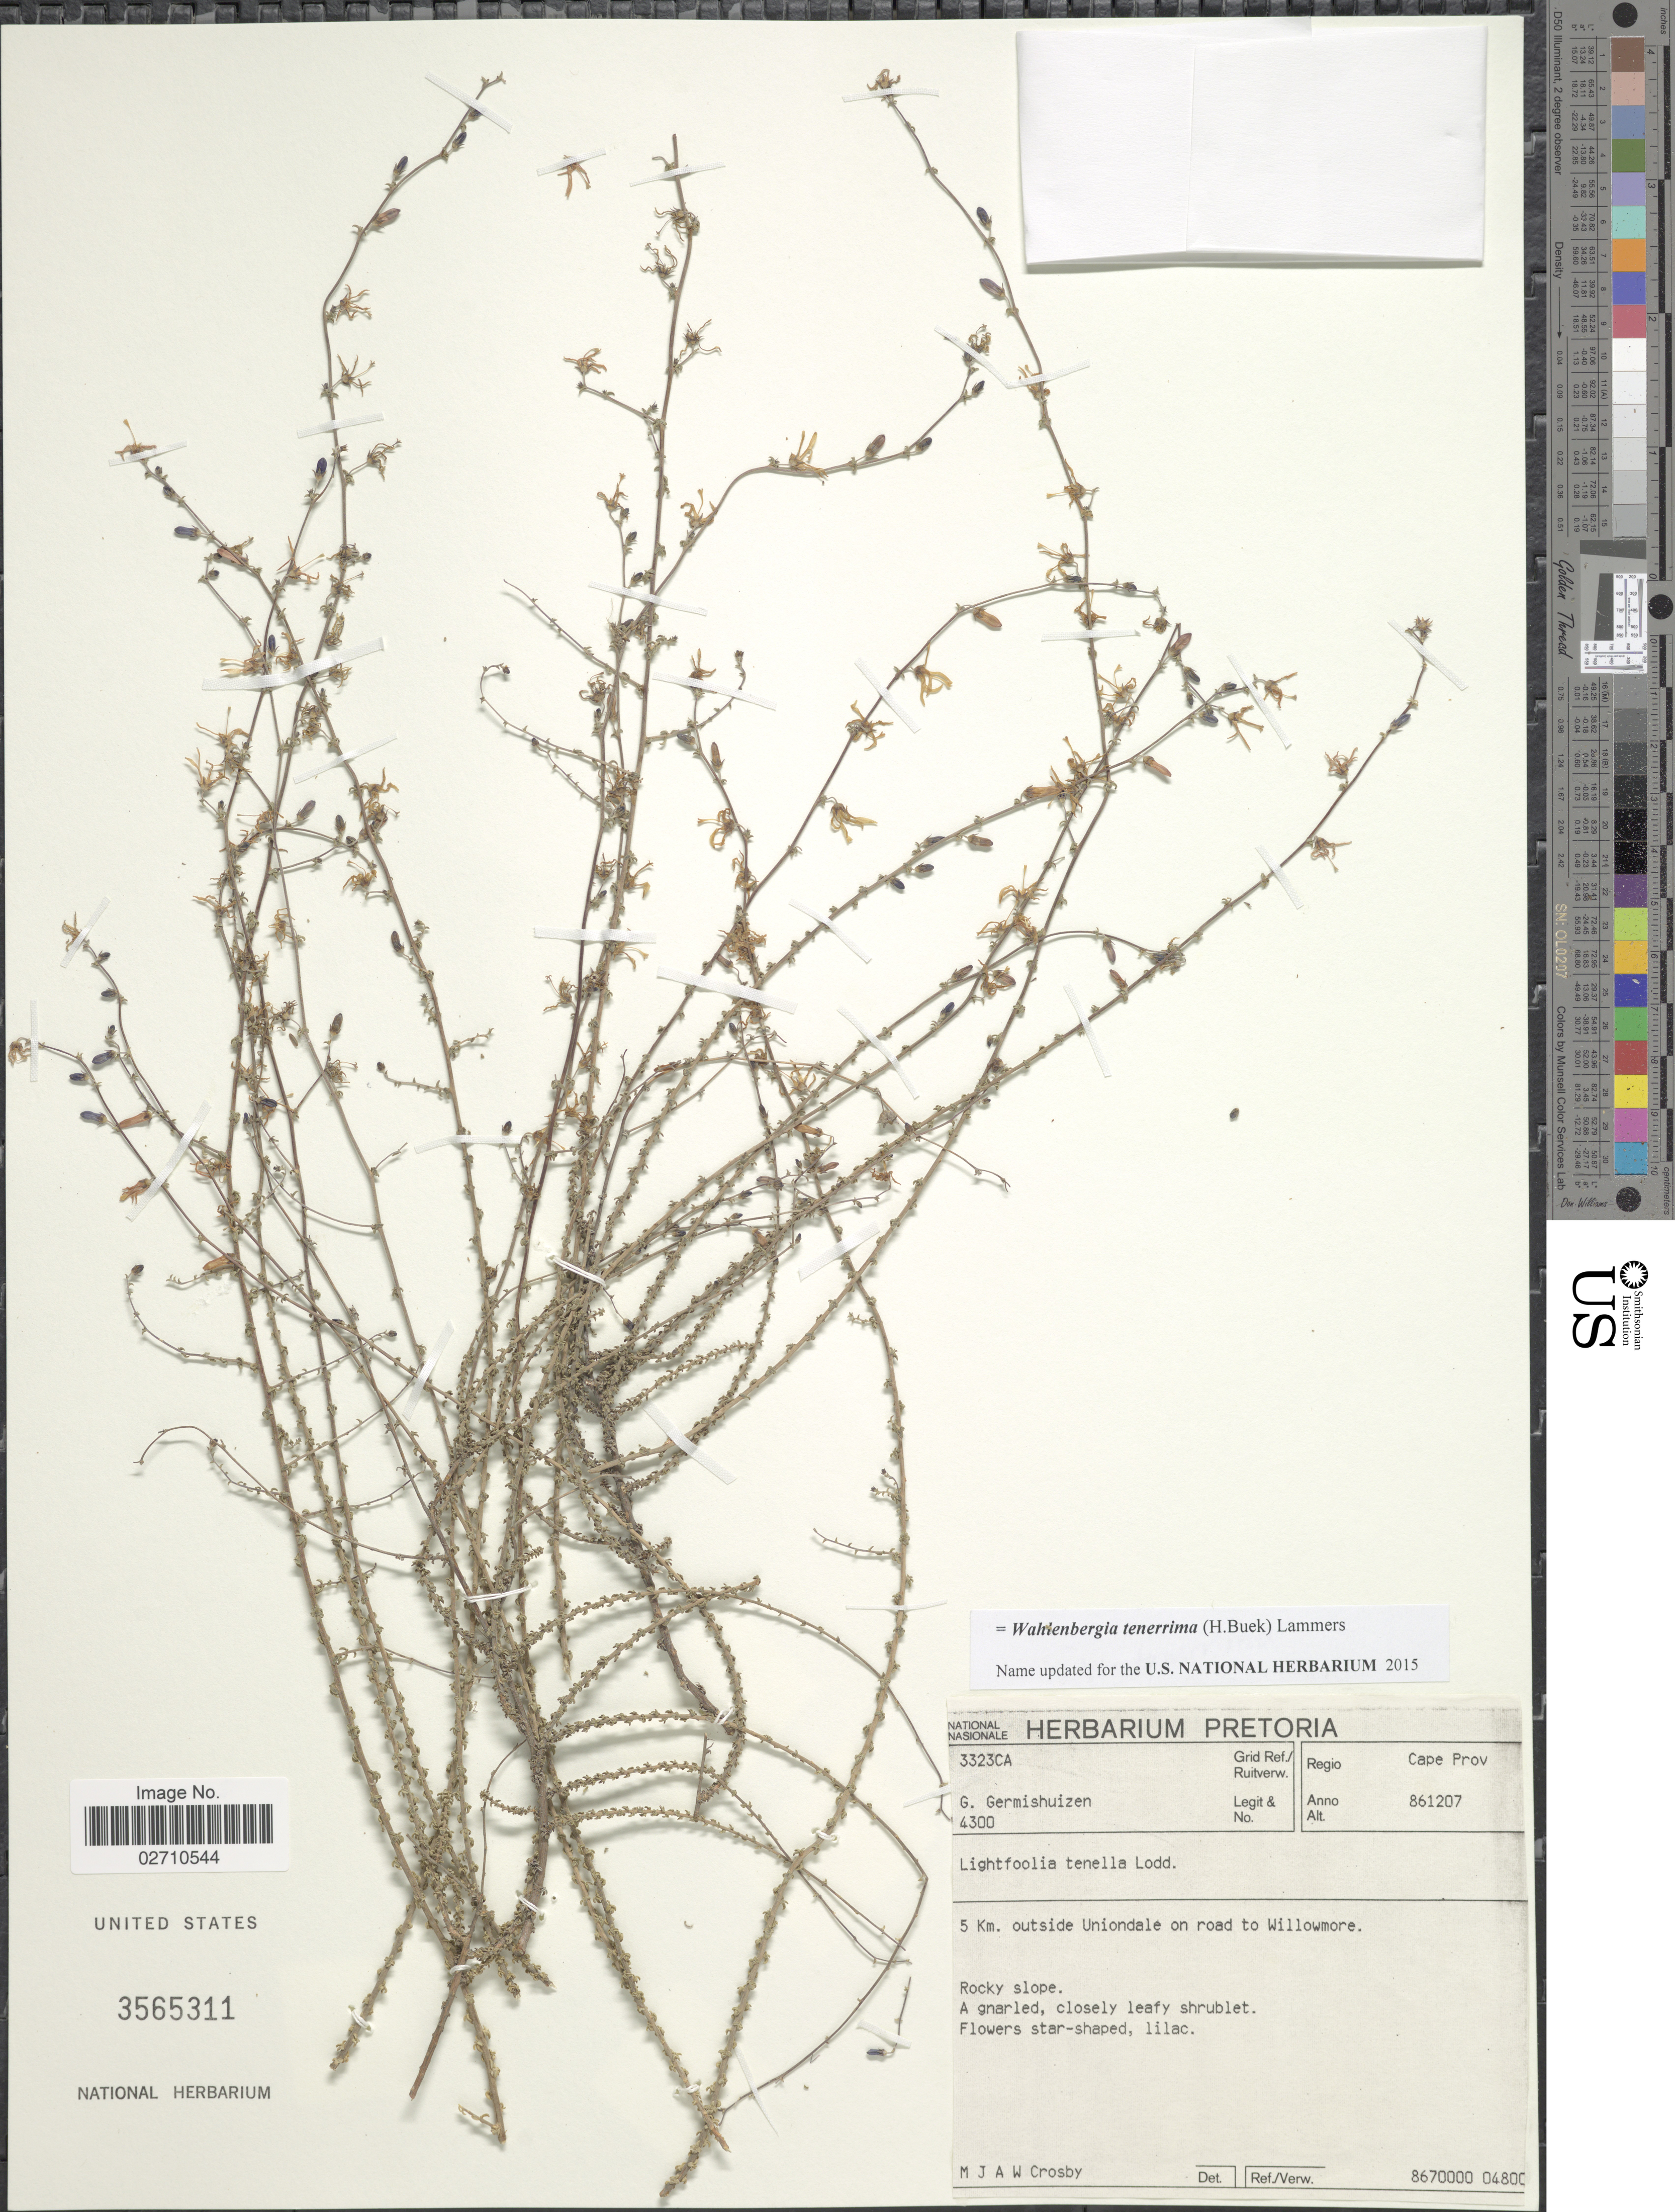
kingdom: Plantae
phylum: Tracheophyta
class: Magnoliopsida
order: Asterales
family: Campanulaceae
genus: Wahlenbergia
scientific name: Wahlenbergia tenerrima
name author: (H. Buek) Lammers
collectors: G. Germishuizen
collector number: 4300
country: South Africa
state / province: Western Cape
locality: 5 km. outside Uniondale on road to Willowmore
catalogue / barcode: US 3565311